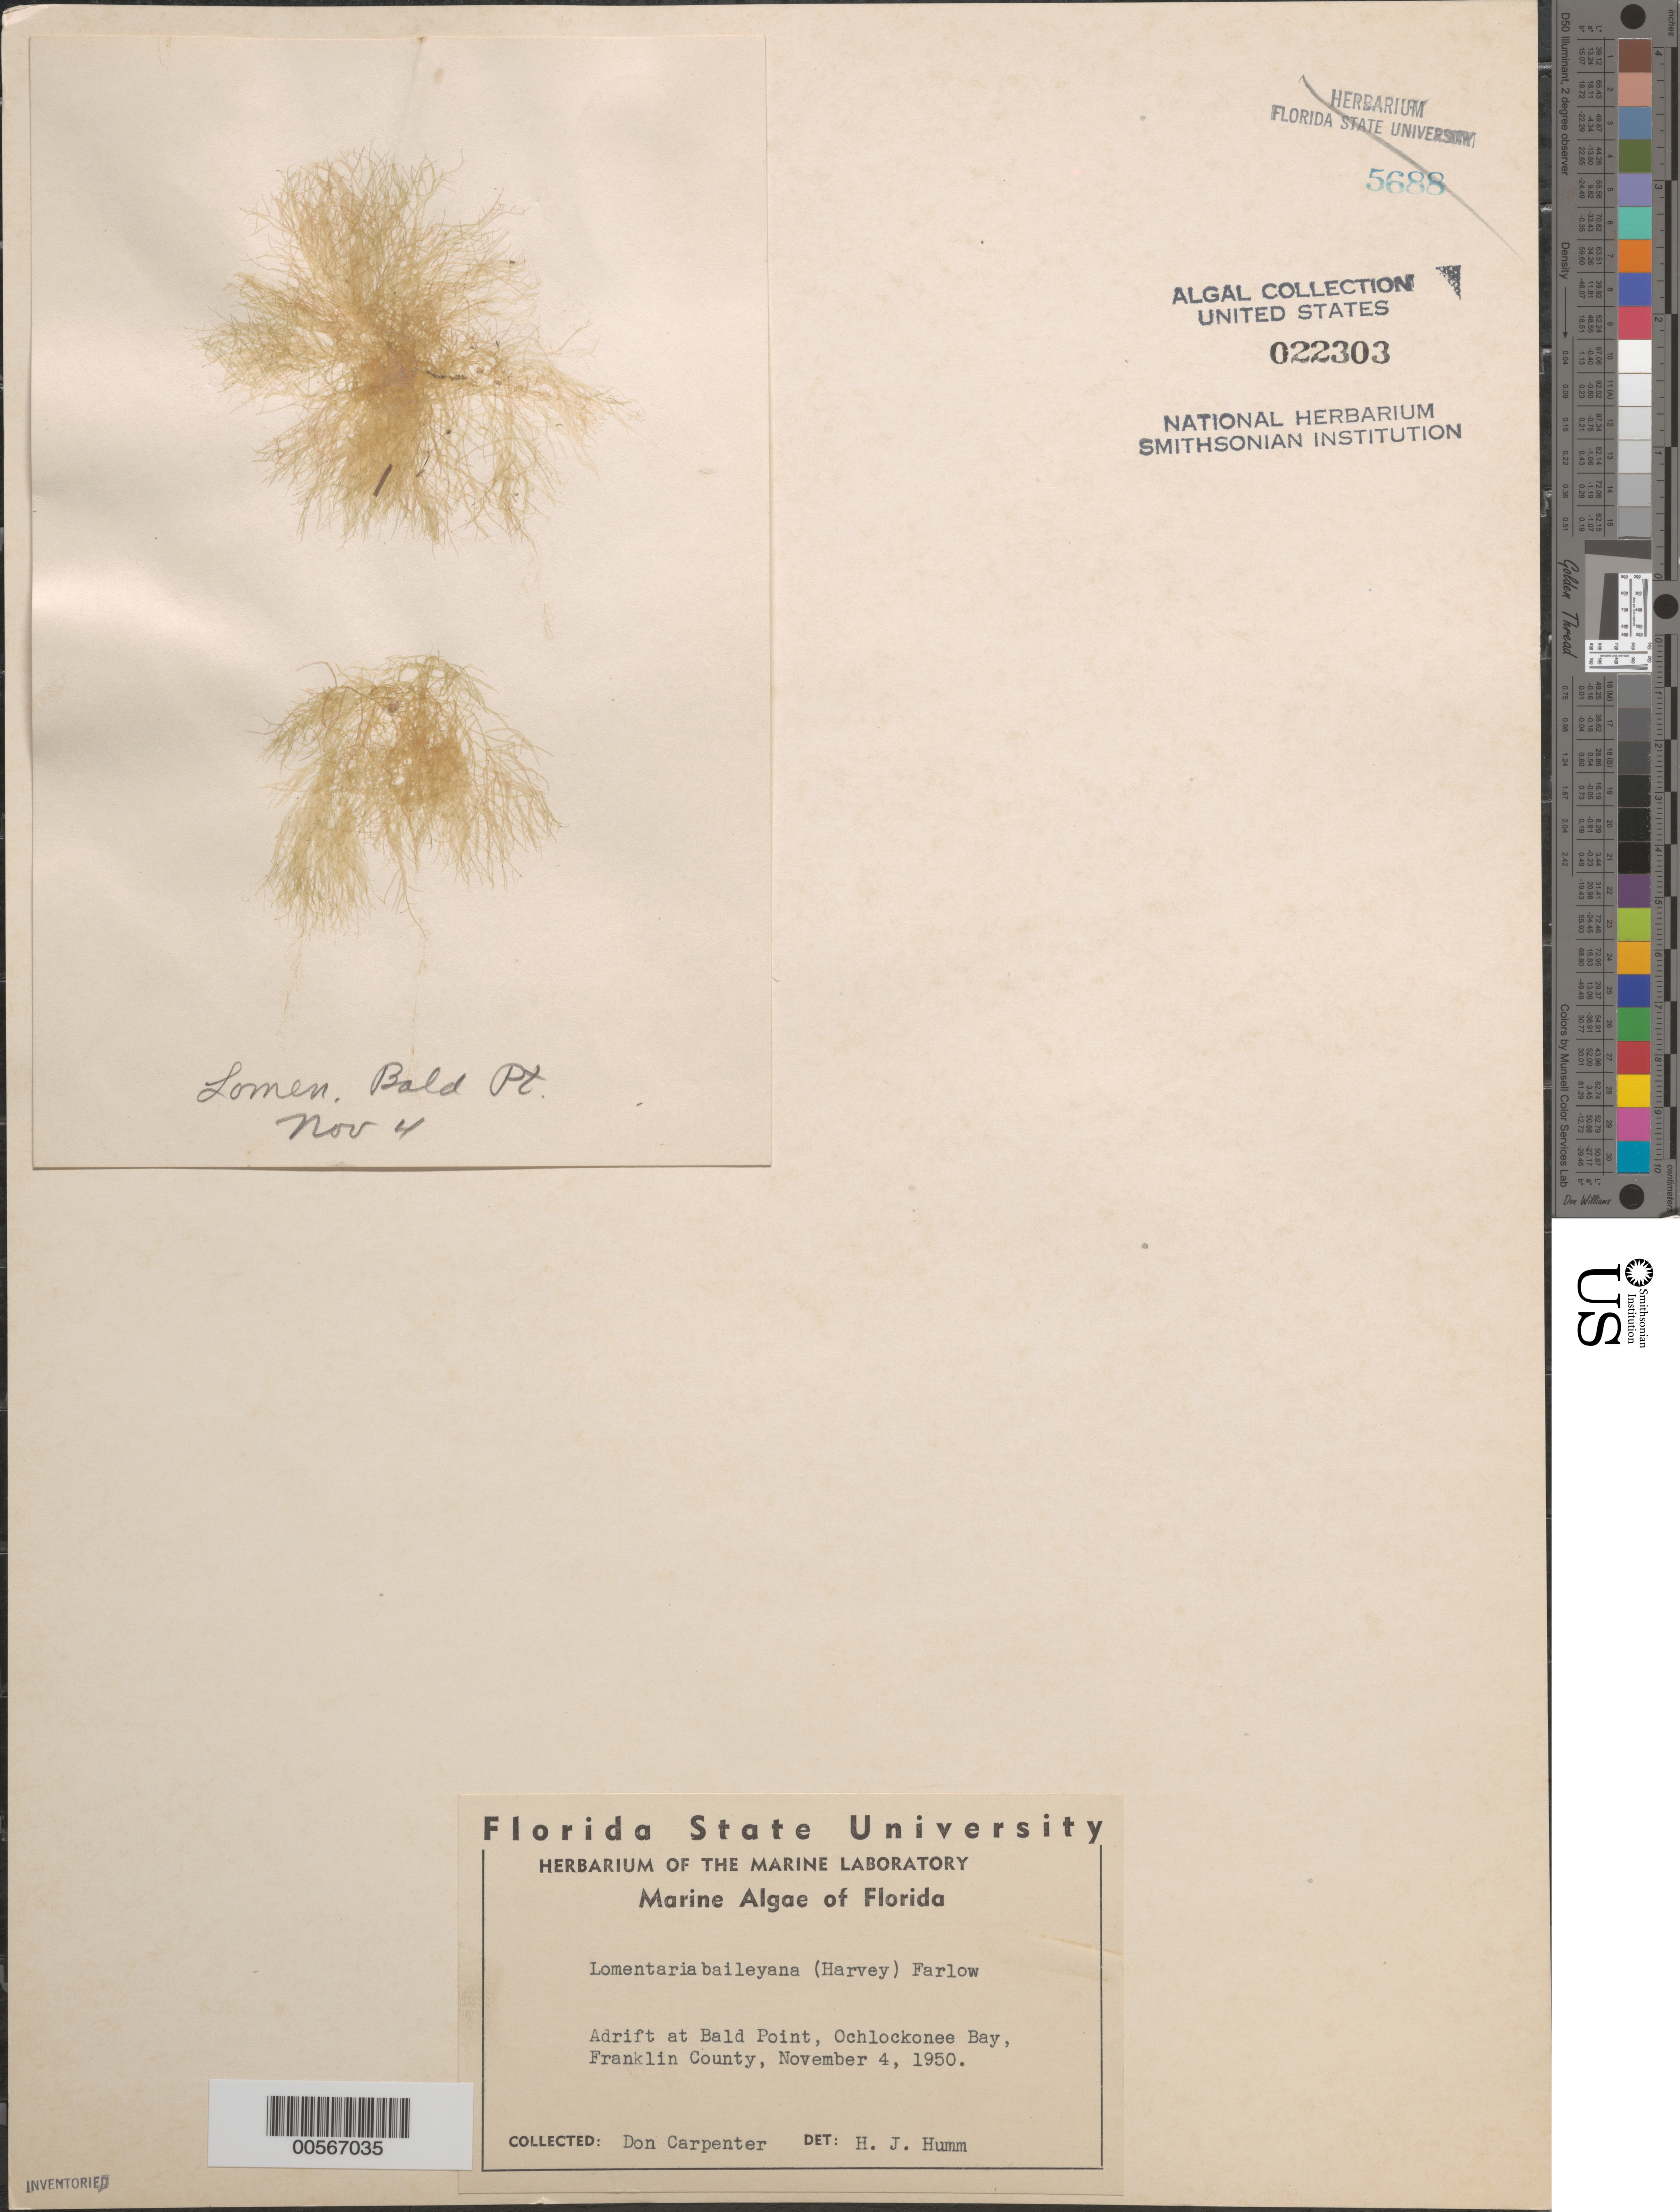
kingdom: Plantae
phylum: Rhodophyta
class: Florideophyceae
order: Rhodymeniales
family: Lomentariaceae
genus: Hooperia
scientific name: Hooperia divaricata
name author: (Durant) M.J. Wynne et al.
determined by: Algae name updating Project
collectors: D. Carpenter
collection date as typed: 04 Nov 1950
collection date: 1950-11-04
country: United States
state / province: Florida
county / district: Franklin County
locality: Bald Point, Ochlockonee Bay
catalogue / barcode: US 22303